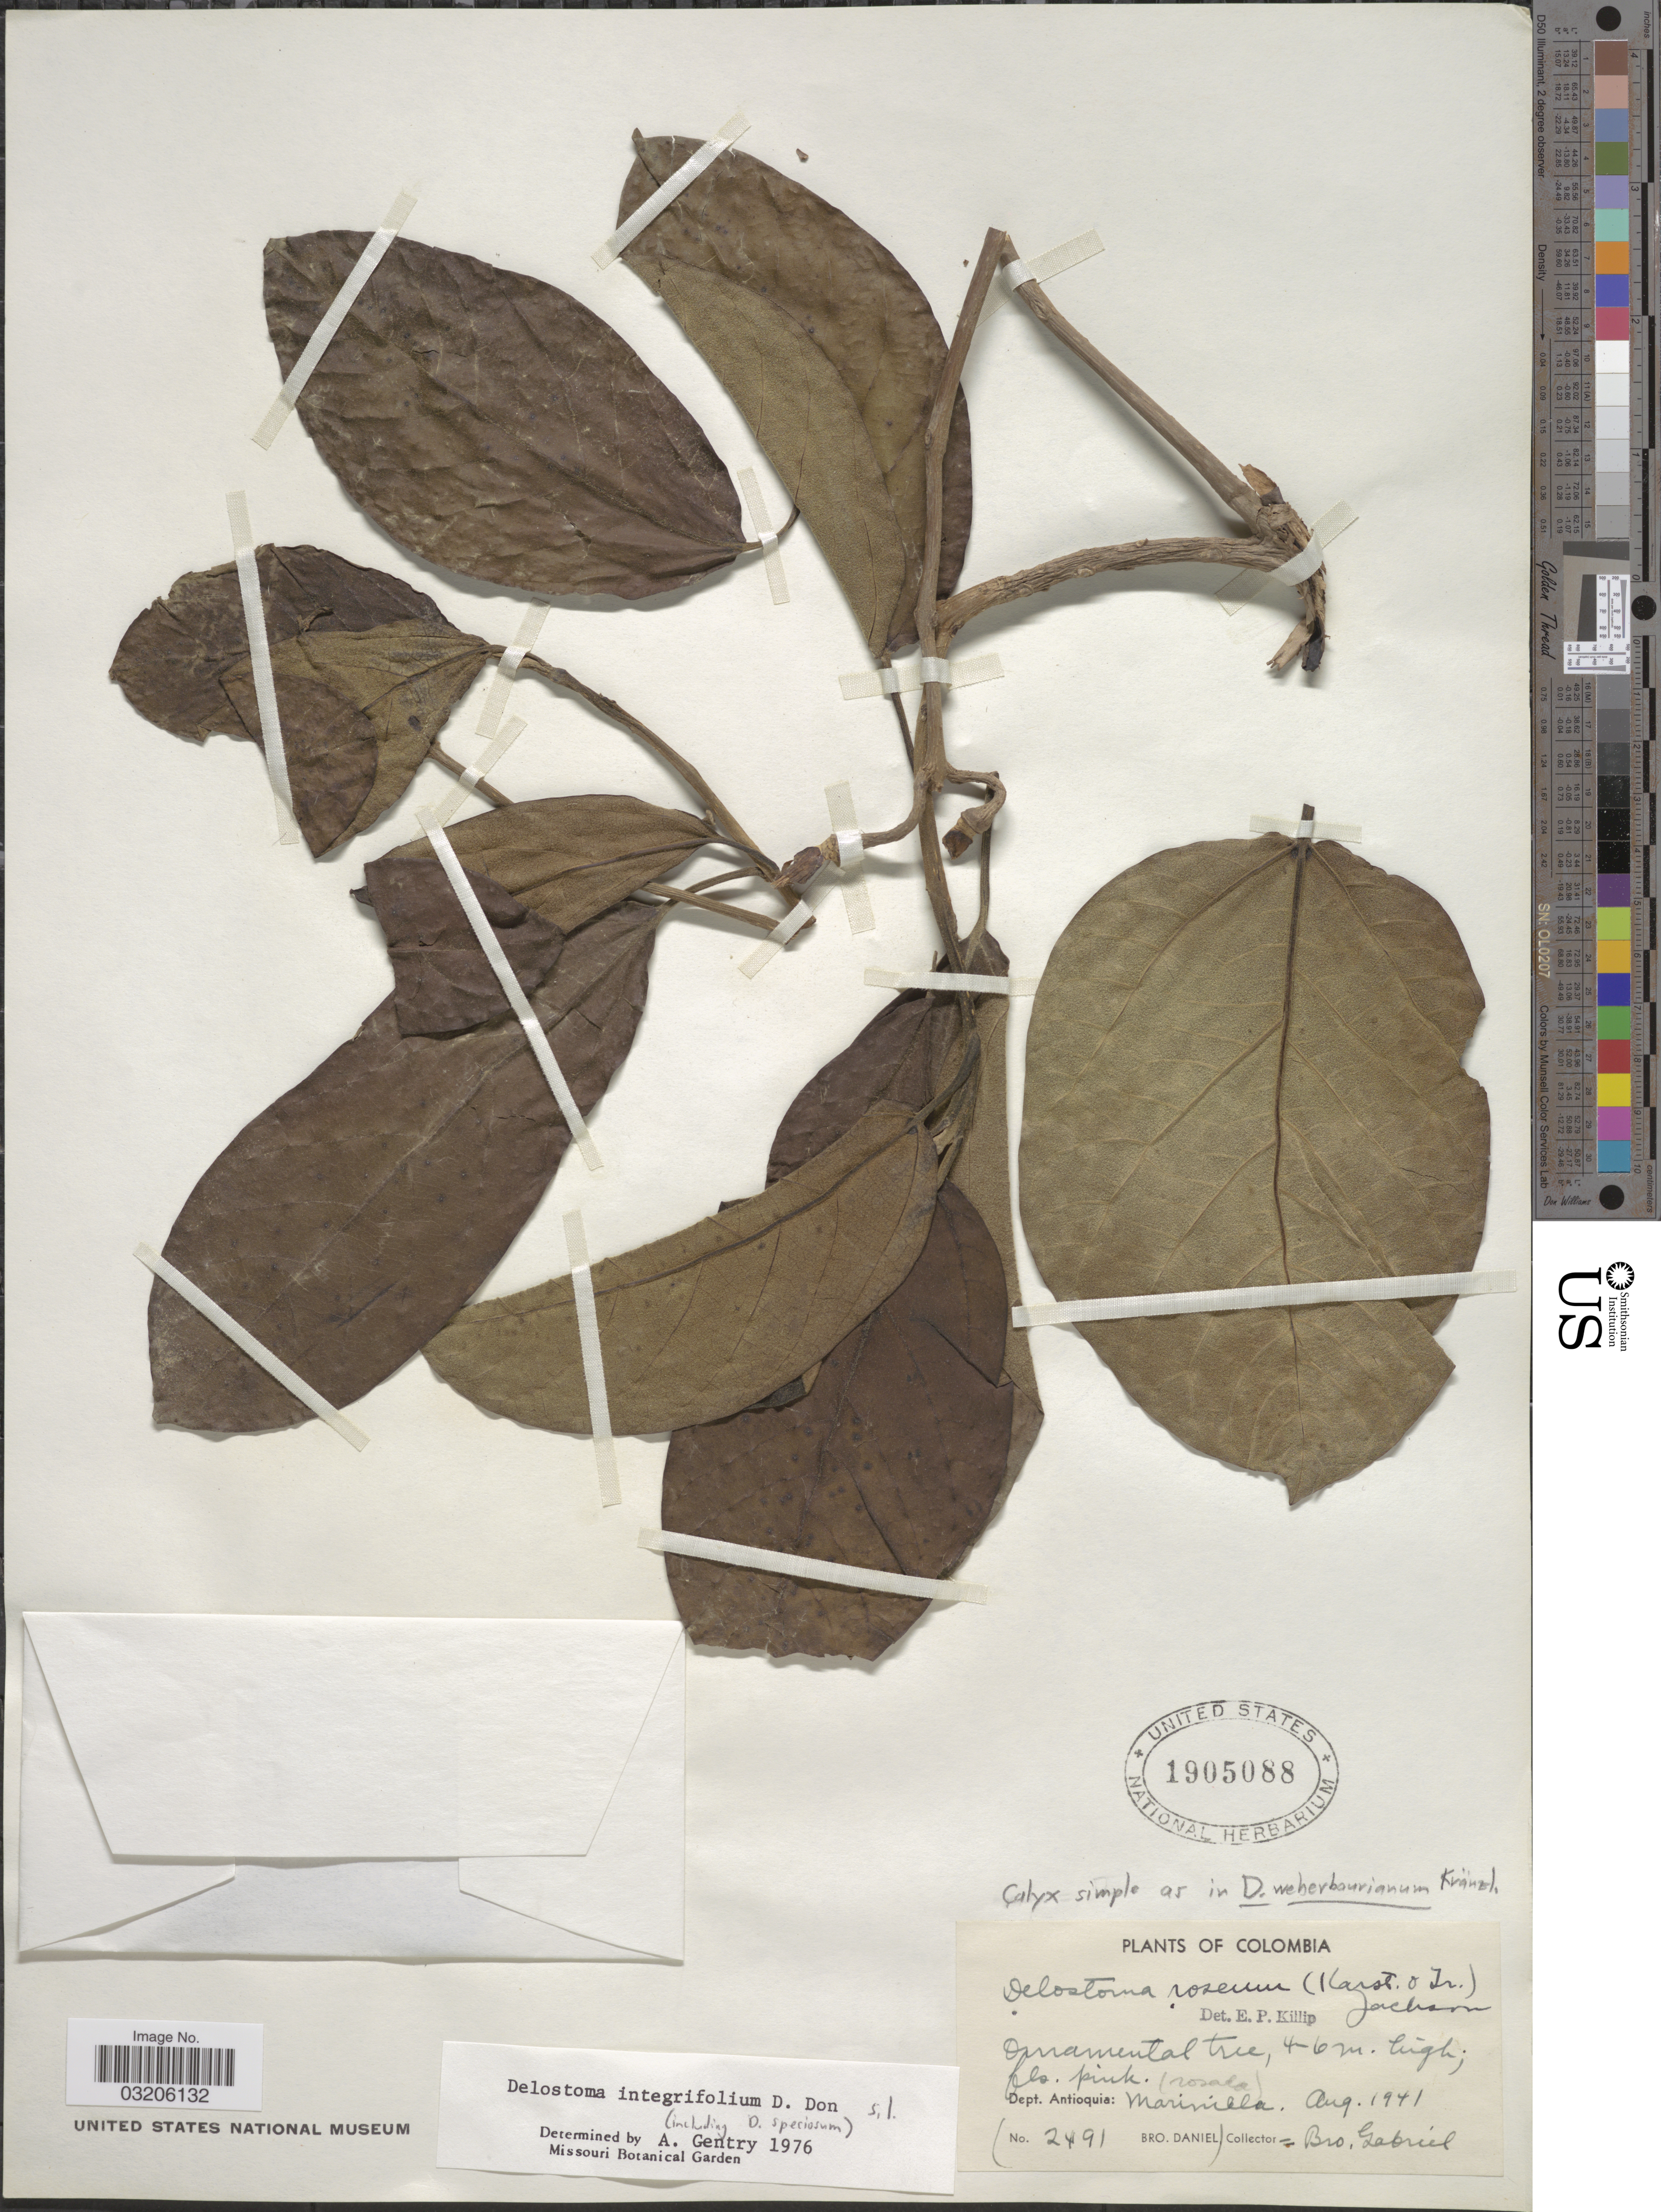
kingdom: Plantae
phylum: Tracheophyta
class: Magnoliopsida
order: Lamiales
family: Bignoniaceae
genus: Delostoma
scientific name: Delostoma integrifolium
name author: D. Don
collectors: Bro. Daniel & -. Gabriel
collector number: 2491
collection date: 1941-08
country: Colombia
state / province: Antioquia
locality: Dept. Antioquia: Marinilla.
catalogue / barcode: US 1905088